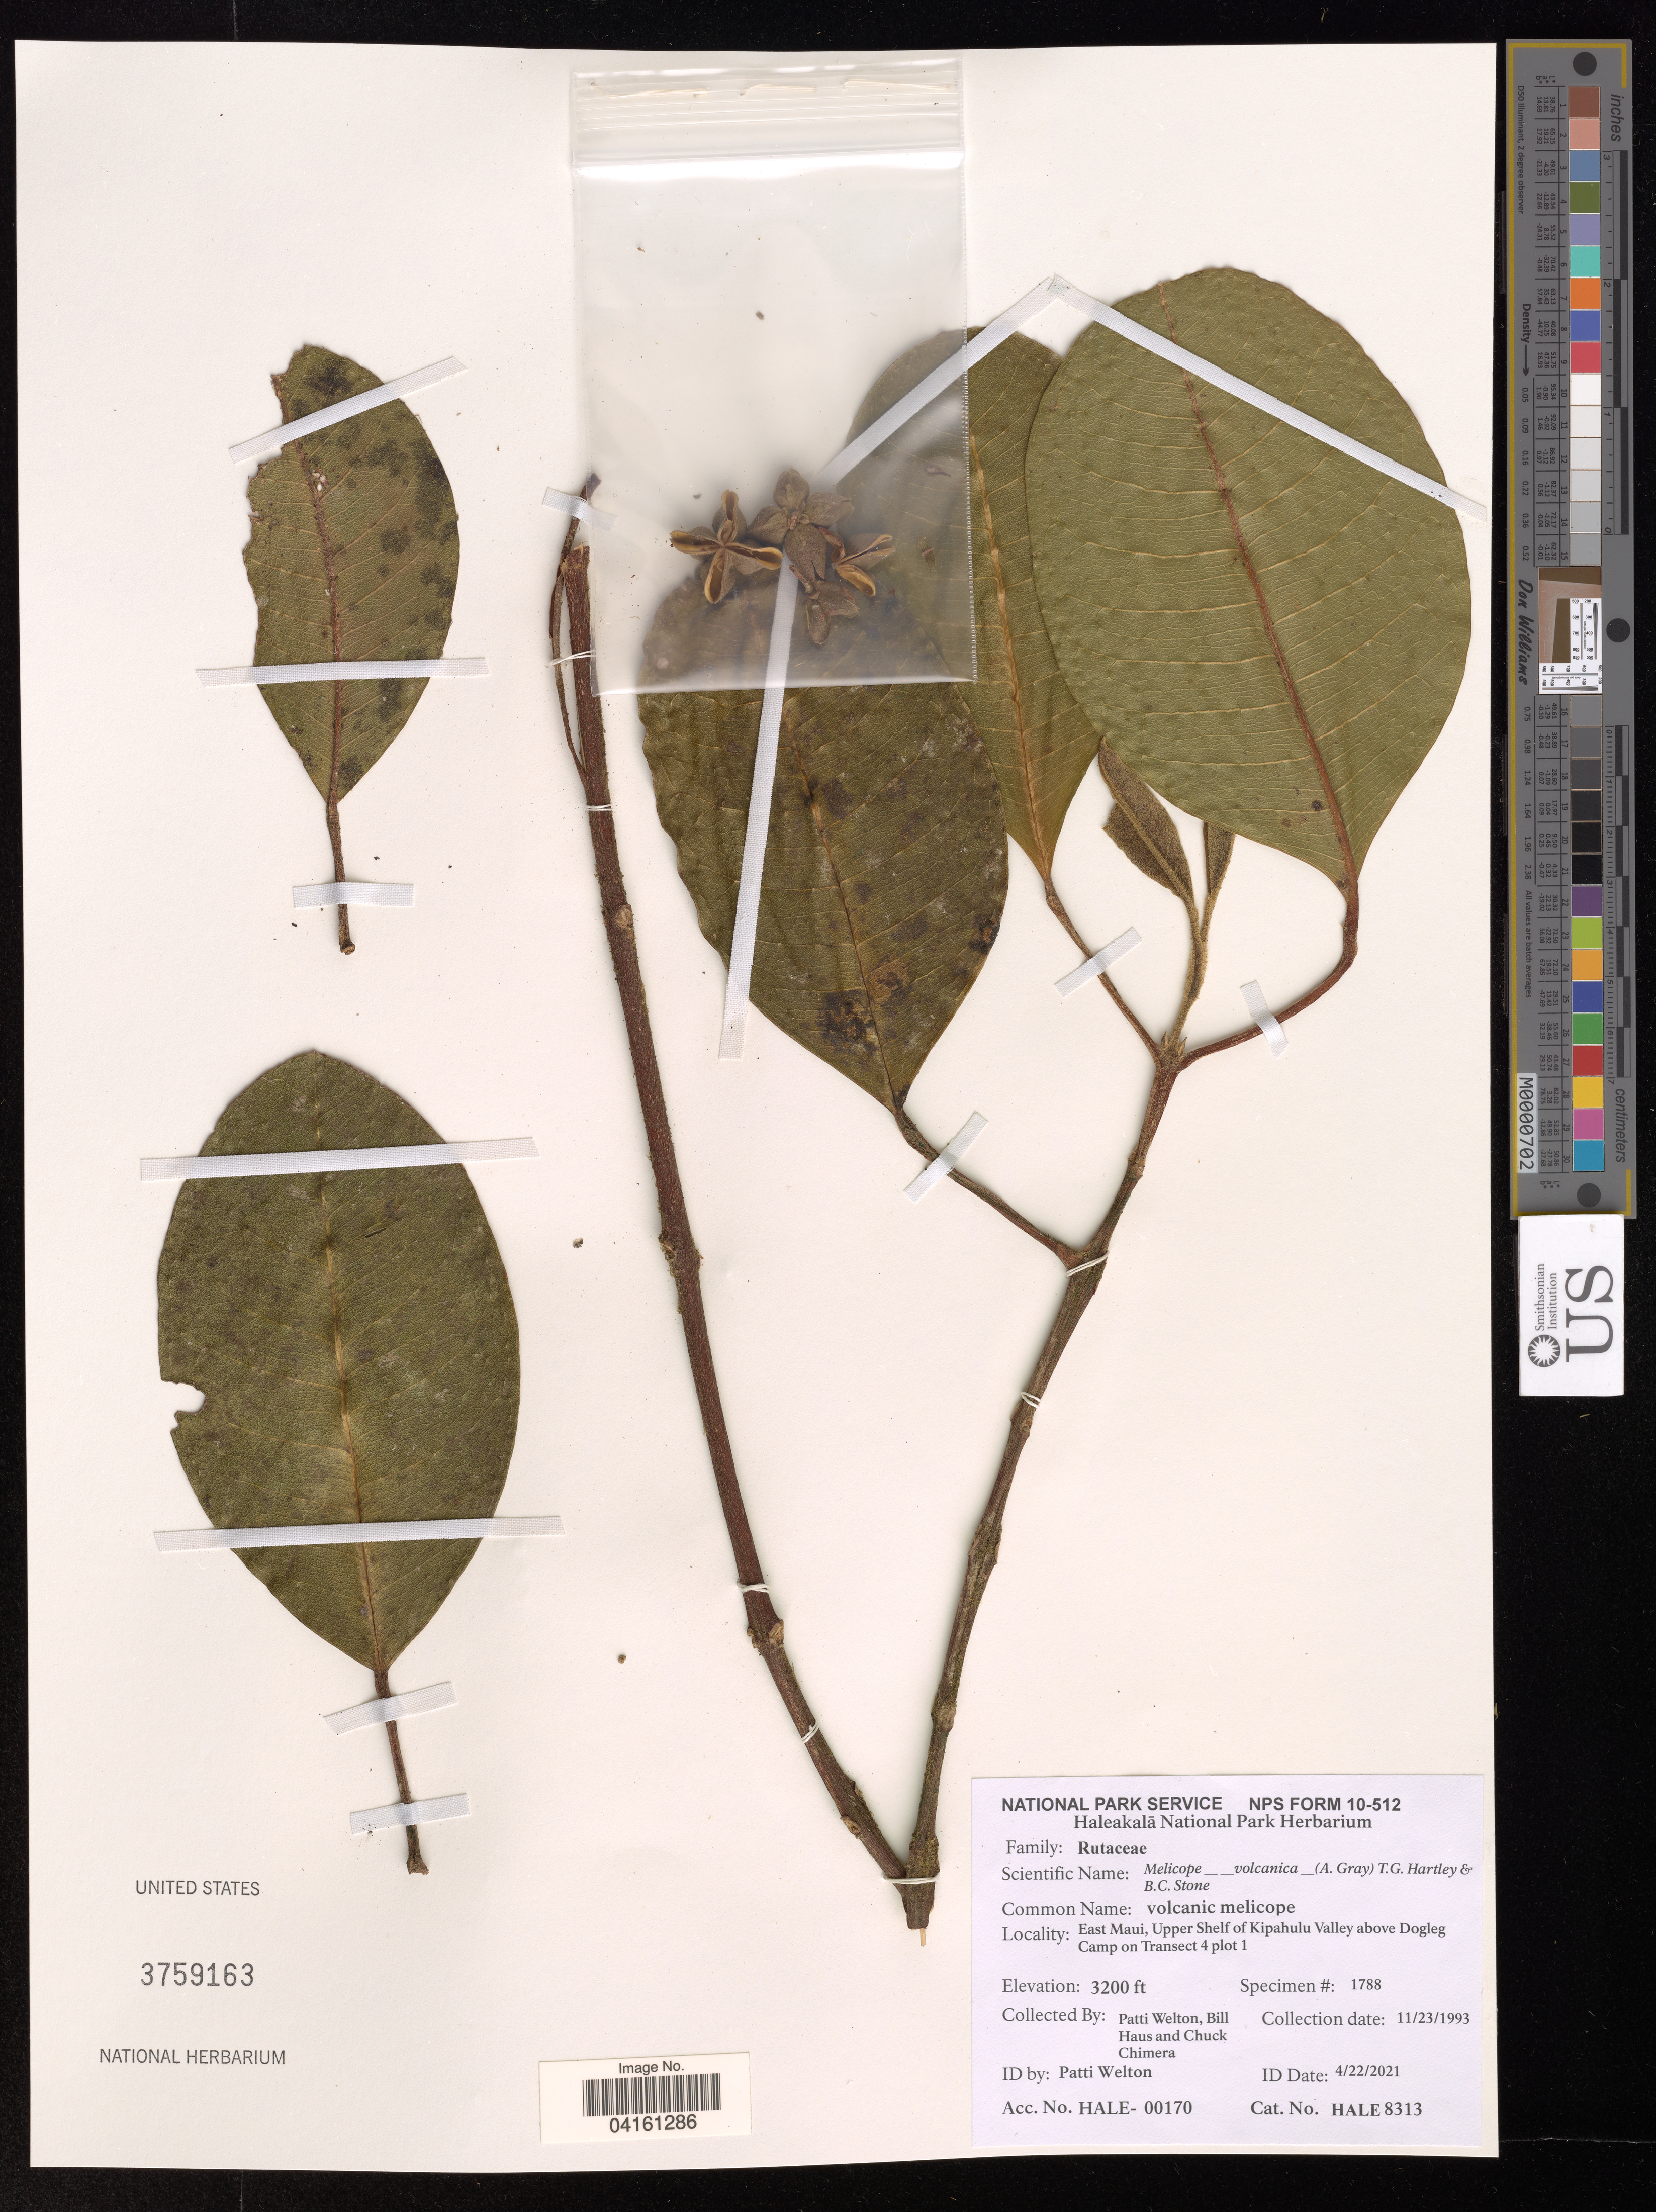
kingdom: Plantae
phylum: Tracheophyta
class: Magnoliopsida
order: Sapindales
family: Rutaceae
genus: Melicope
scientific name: Melicope volcanica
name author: (A. Gray) T.G. Hartley & B.C. Stone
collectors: P. Welton, B. Haus & C. Chimera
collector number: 1788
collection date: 1993-11-23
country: United States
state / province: Hawaii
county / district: Maui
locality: East Maui, Upper Shelf of Kipahulu Valley above Dogleg Camp on Transect 4 plot 1.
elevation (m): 975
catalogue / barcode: US 3759163